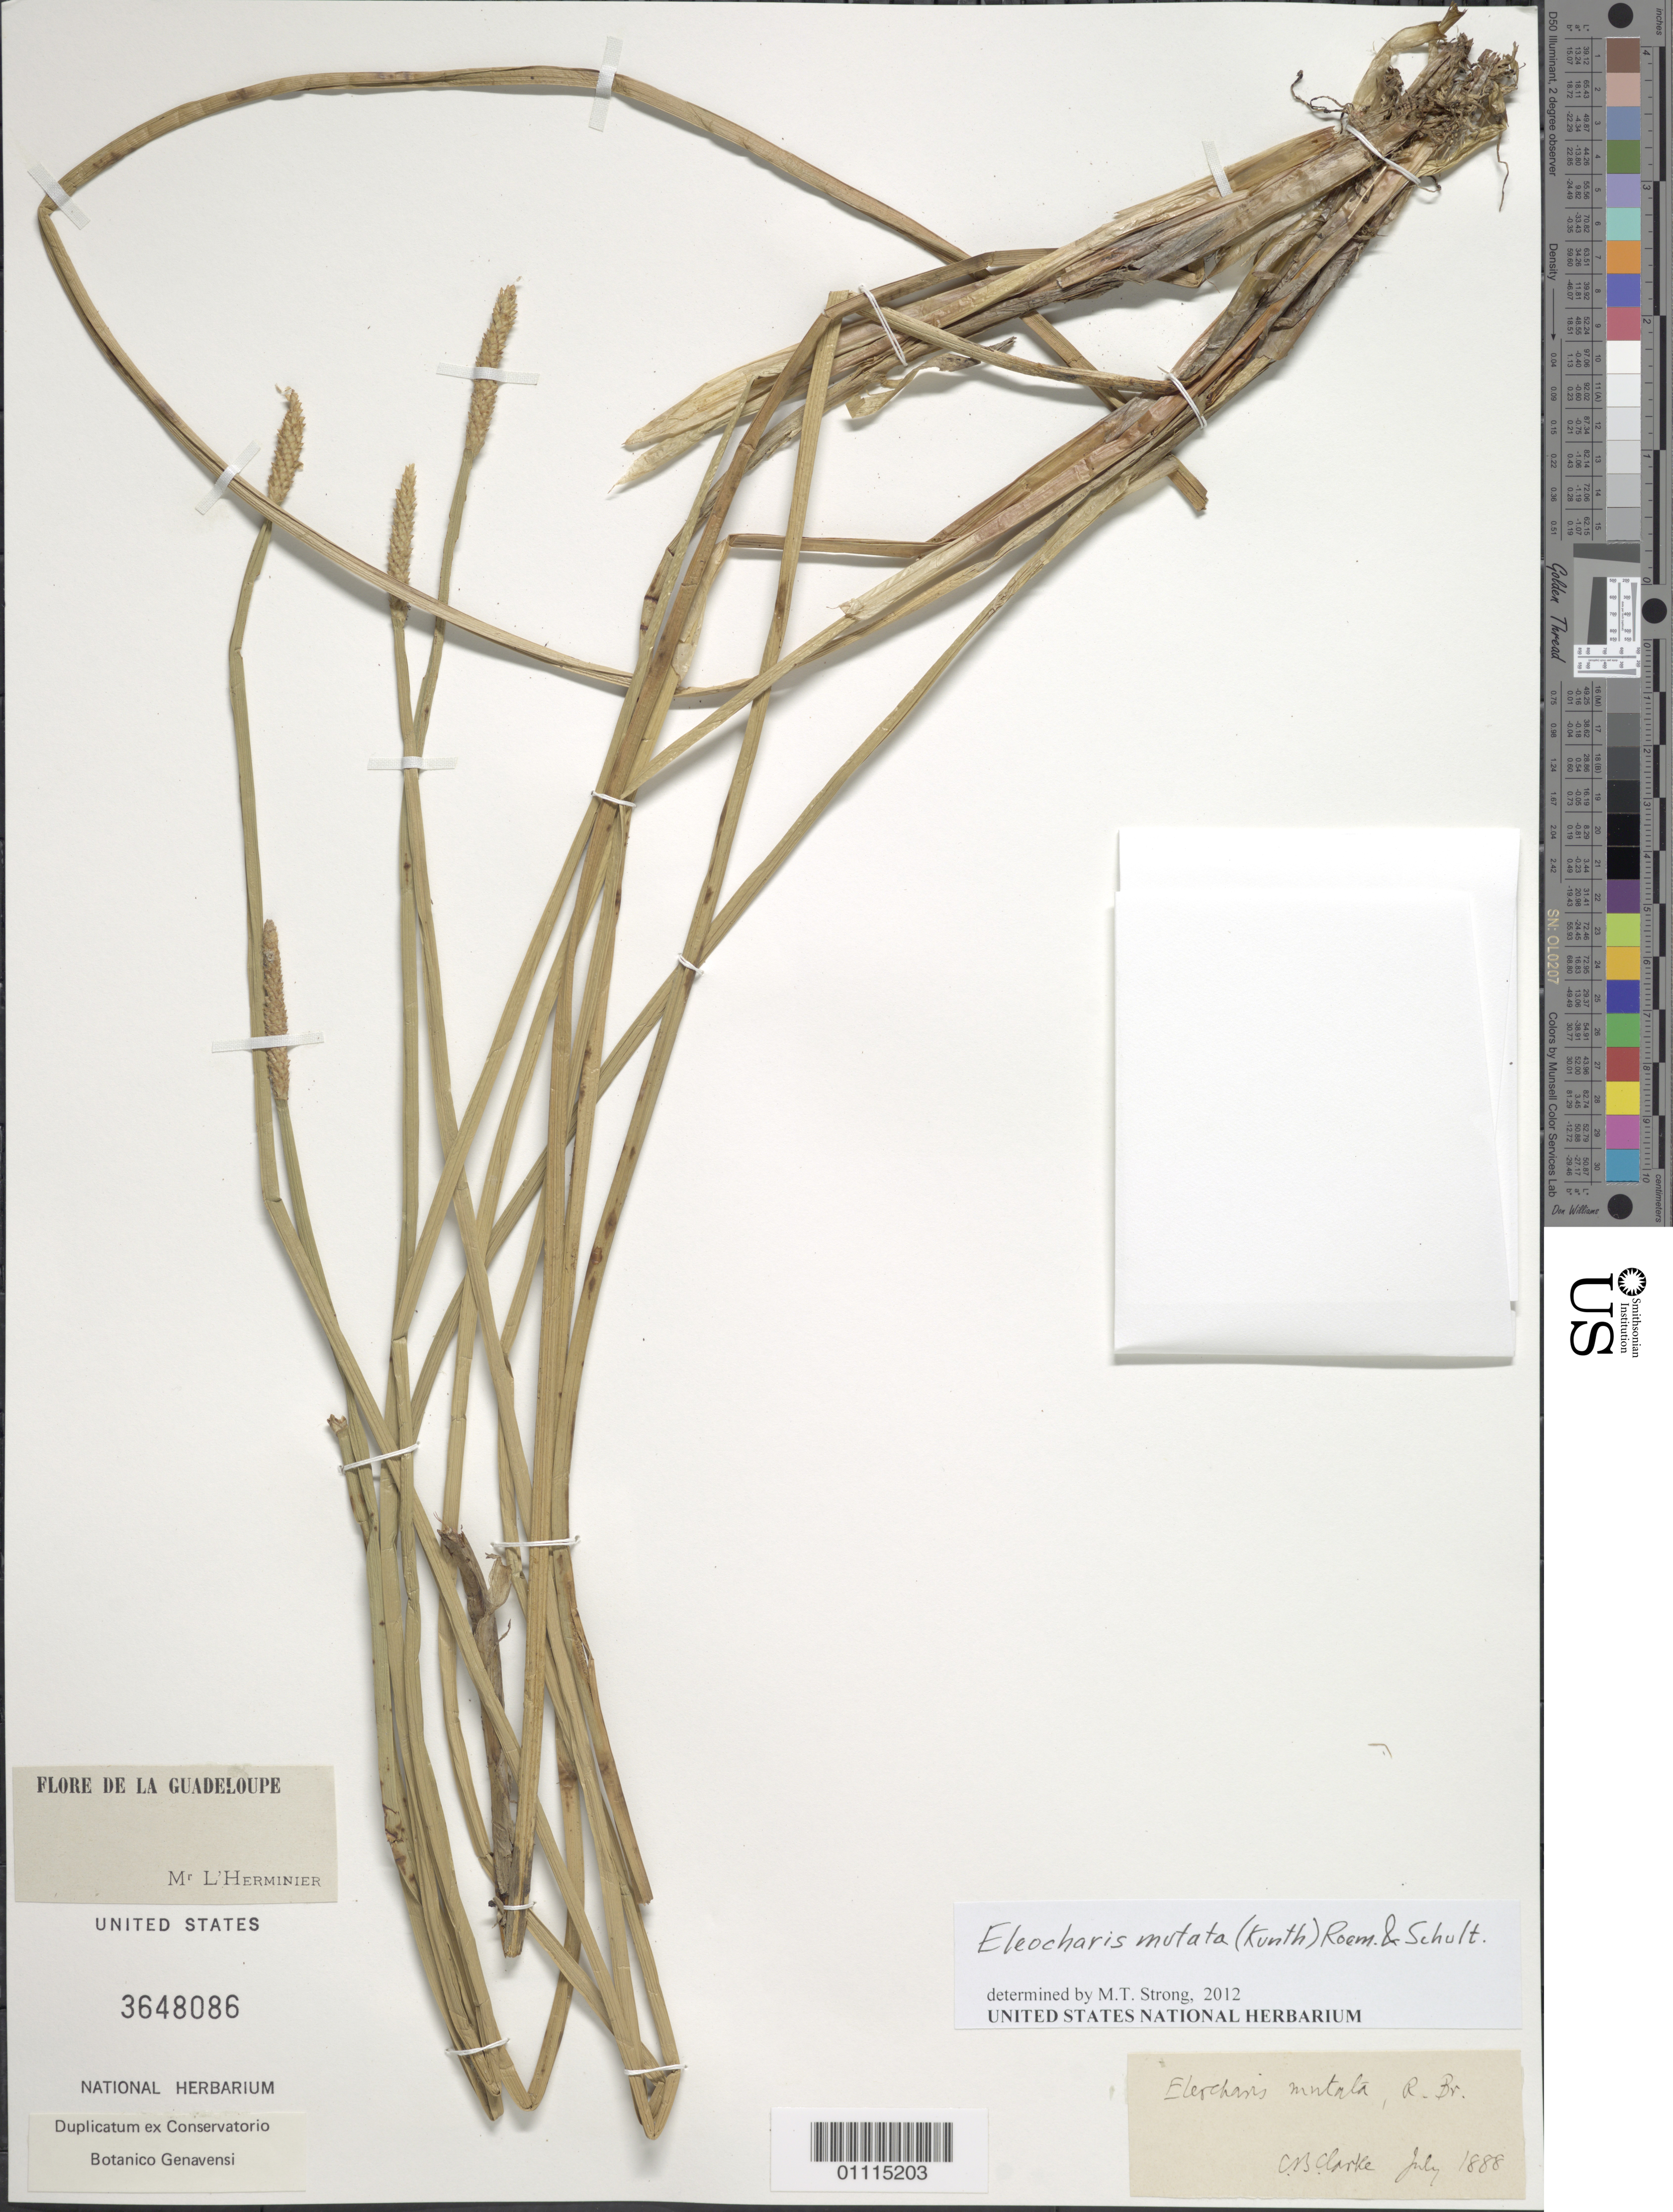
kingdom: Plantae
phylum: Tracheophyta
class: Liliopsida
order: Poales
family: Cyperaceae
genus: Eleocharis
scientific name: Eleocharis mutata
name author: (L.) Roem. & Schult.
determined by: Strong, M. T., (US), Smithsonian Institution - National Museum of Natural History (UNITED STATES)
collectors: -. L'Herminier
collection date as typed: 1800's (July 1888 is date of determination by C.B. Clarke)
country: Guadeloupe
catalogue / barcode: US 3648086